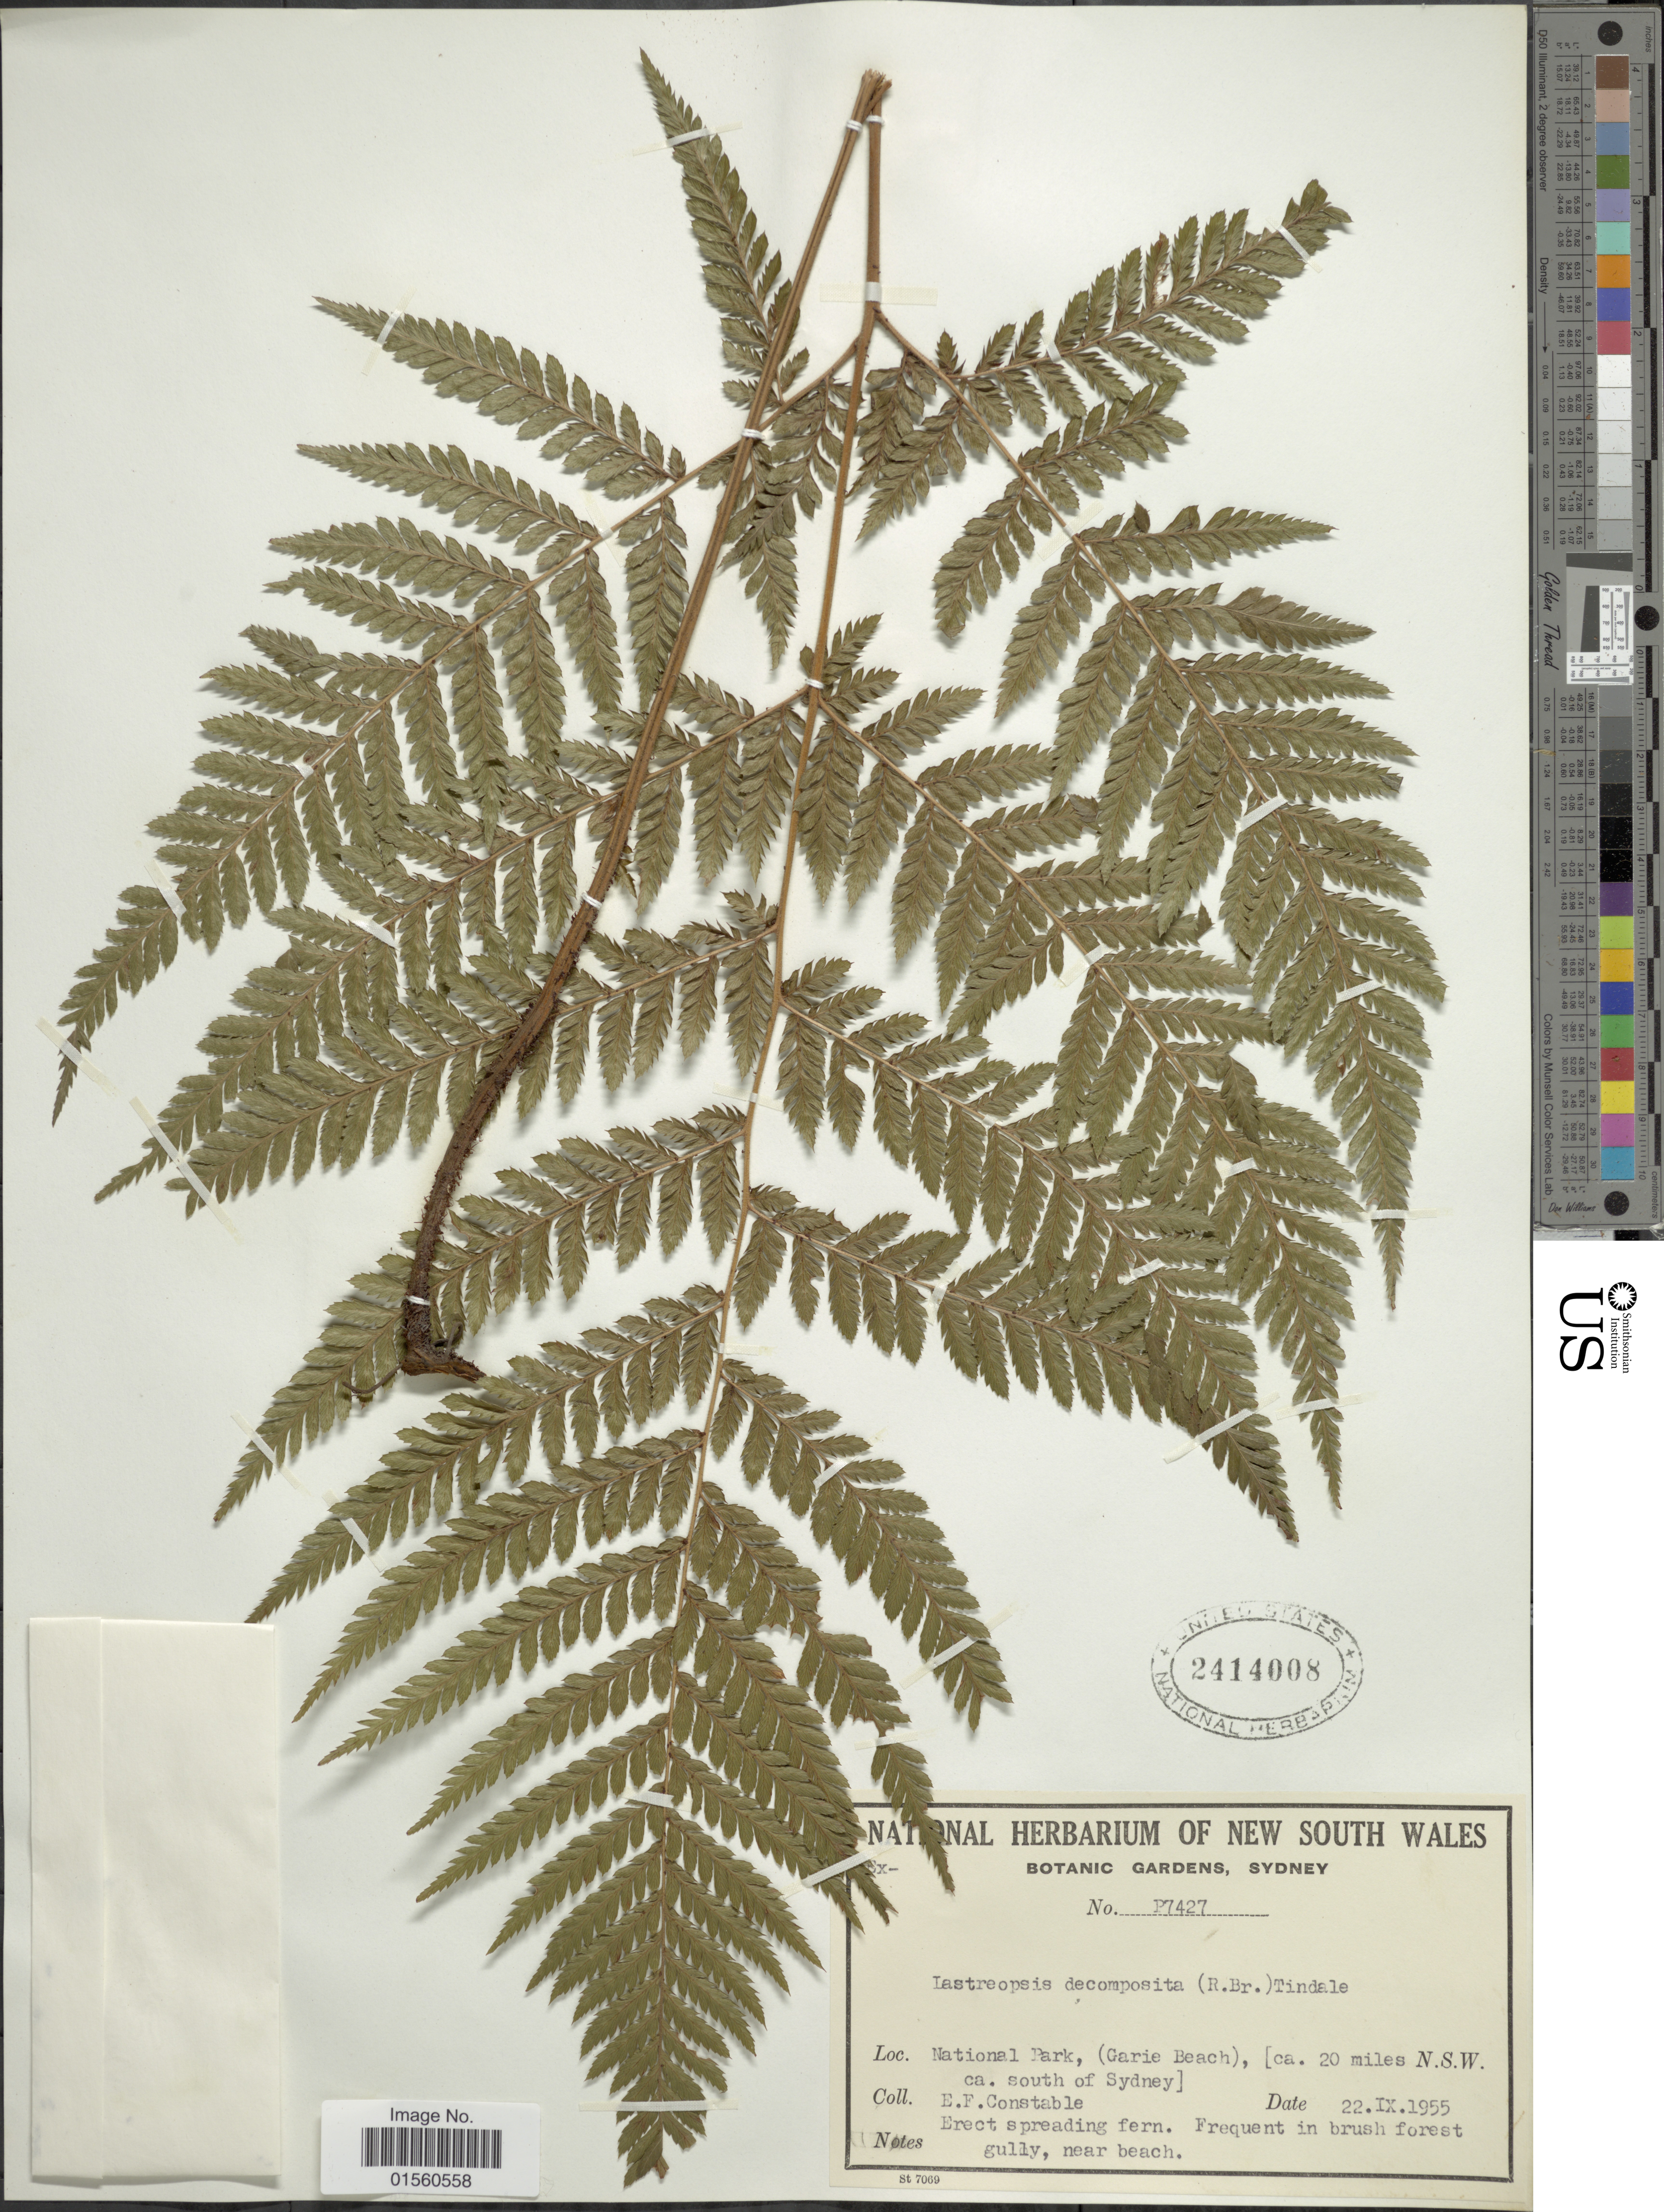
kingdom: Plantae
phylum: Tracheophyta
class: Polypodiopsida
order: Polypodiales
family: Dryopteridaceae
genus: Lastreopsis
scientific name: Lastreopsis decomposita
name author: (R. Br.) Tindale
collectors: E. F. Constable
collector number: P7427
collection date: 1955-09-22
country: Australia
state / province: New South Wales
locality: National Park, (Garie Beach), [ca. 20 miles N.S.W.ca. south of Sydney]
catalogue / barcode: US 2414008